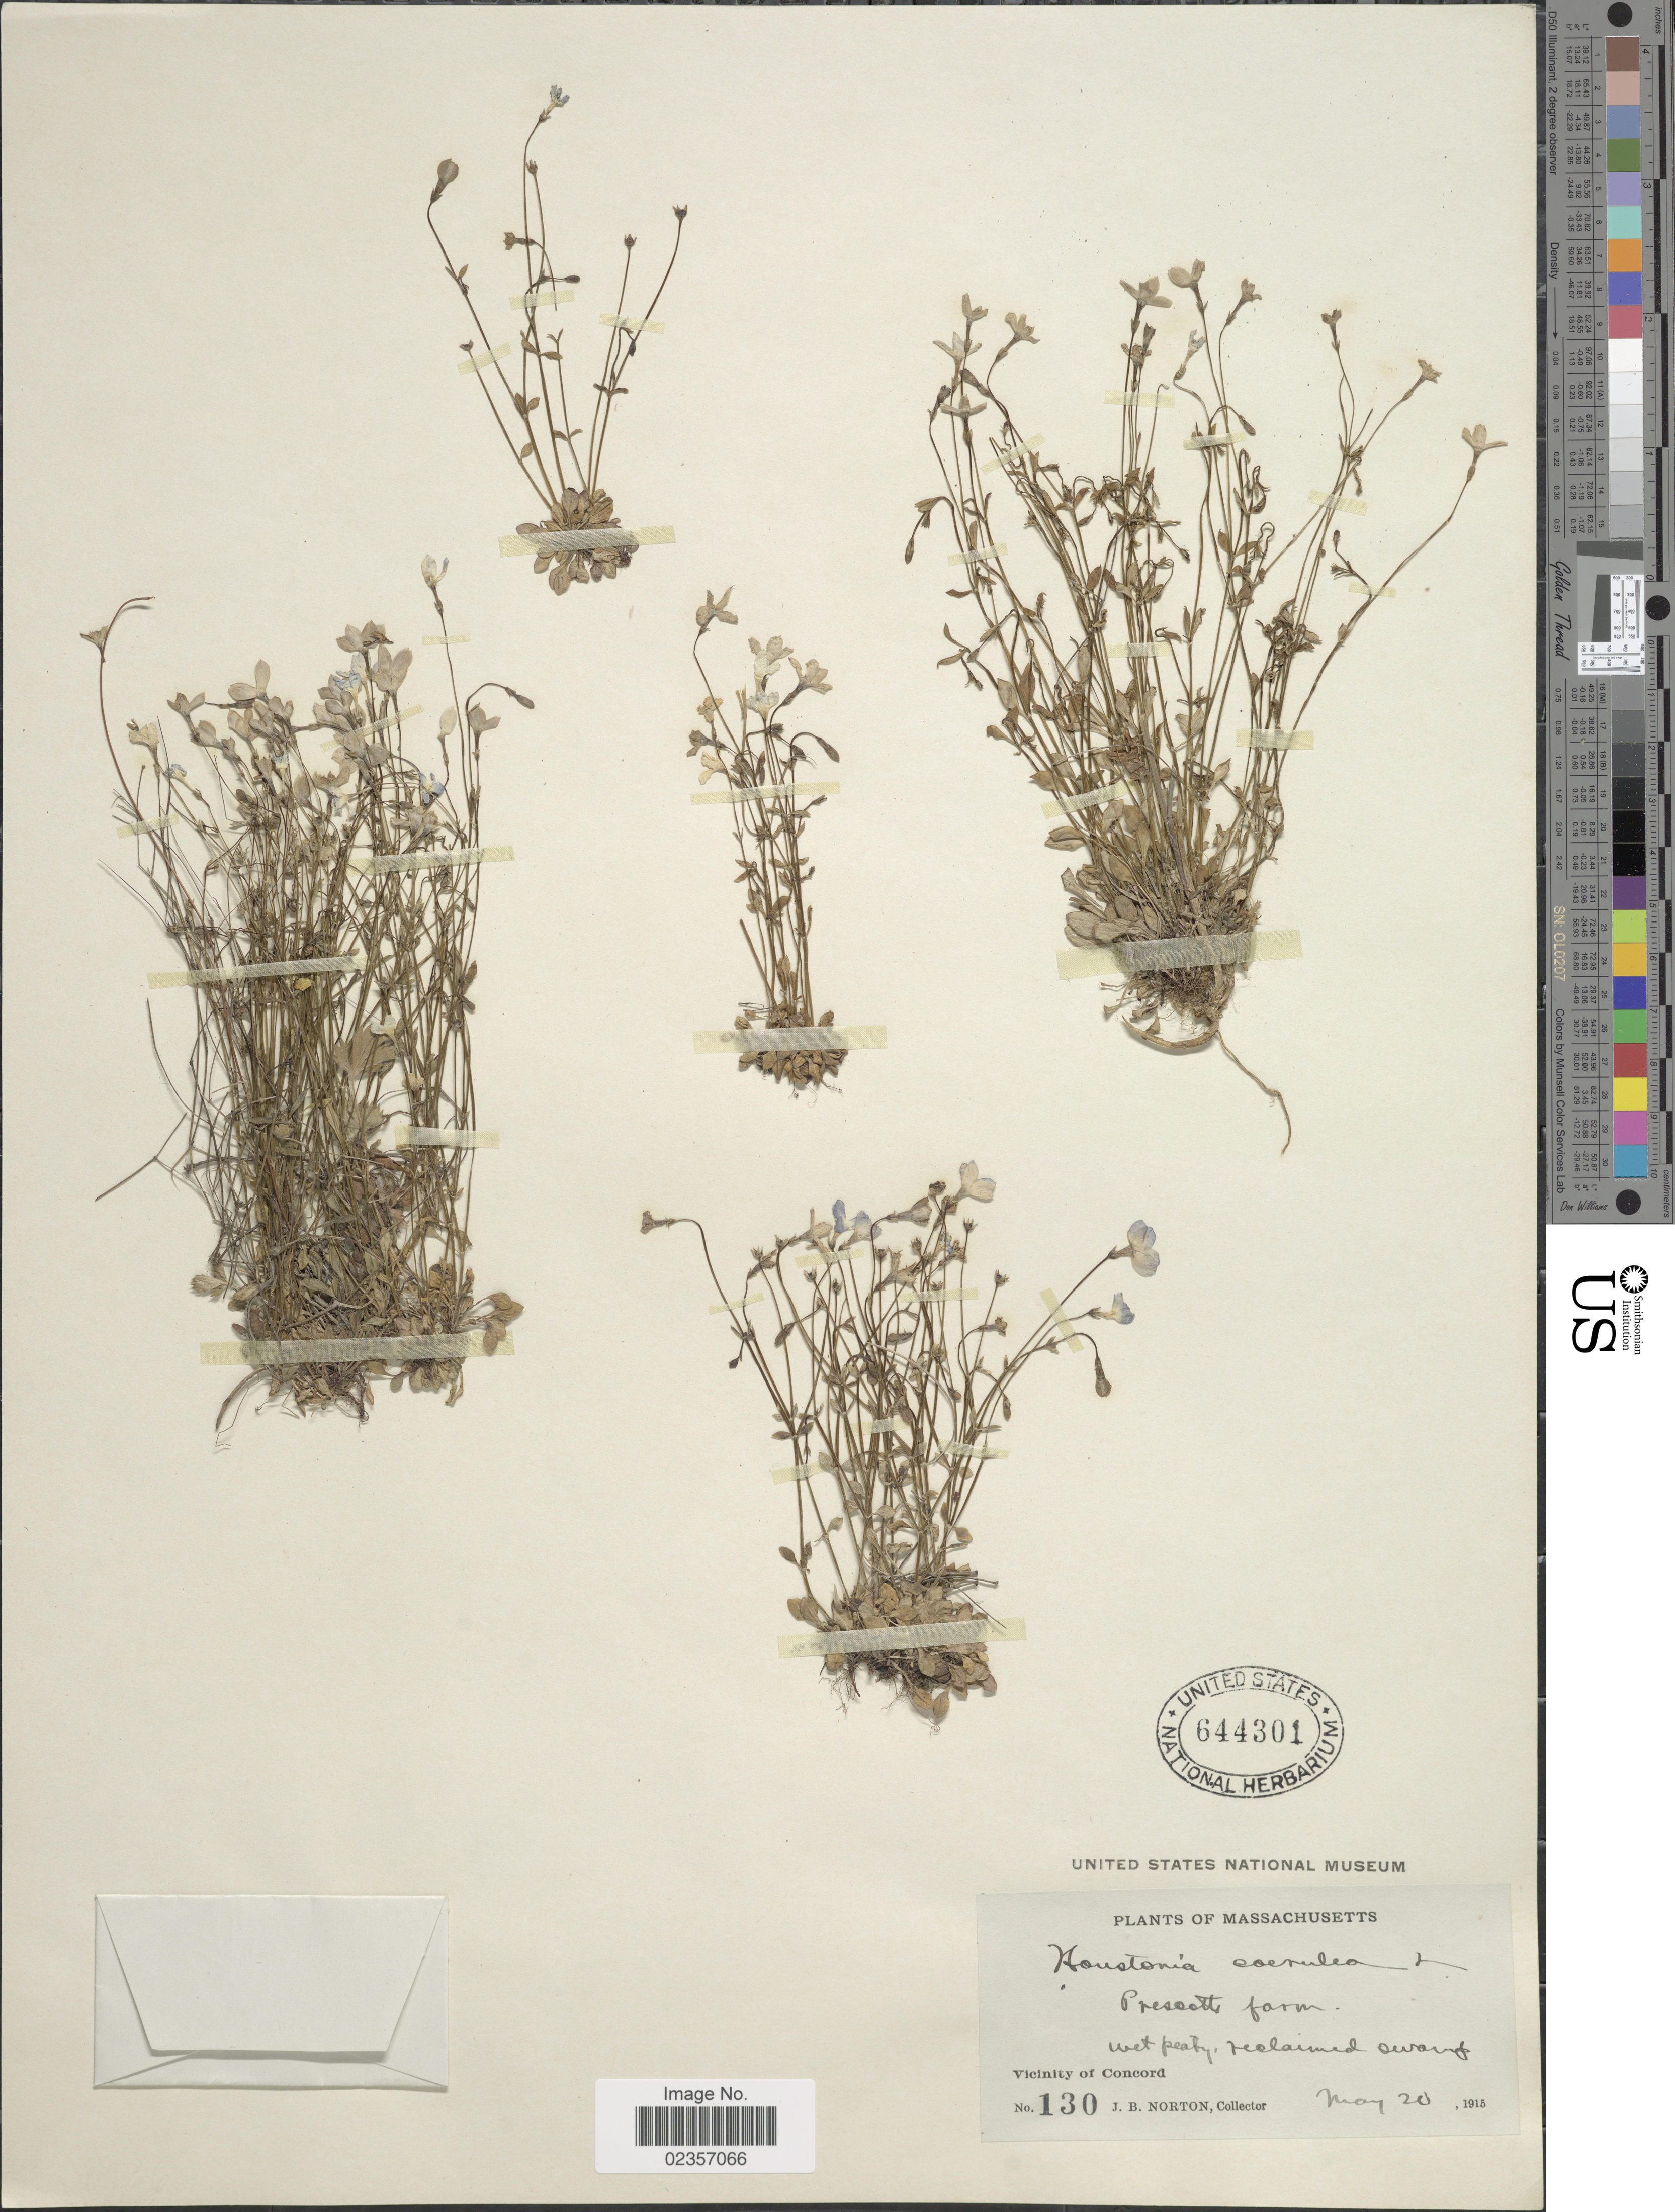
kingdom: Plantae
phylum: Tracheophyta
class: Magnoliopsida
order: Gentianales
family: Rubiaceae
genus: Houstonia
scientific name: Houstonia caerulea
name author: L.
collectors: J. B. Norton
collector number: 130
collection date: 1915-05-20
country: United States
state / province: Massachusetts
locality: Prescotts farm, Vicinity of Concord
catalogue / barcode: US 644301